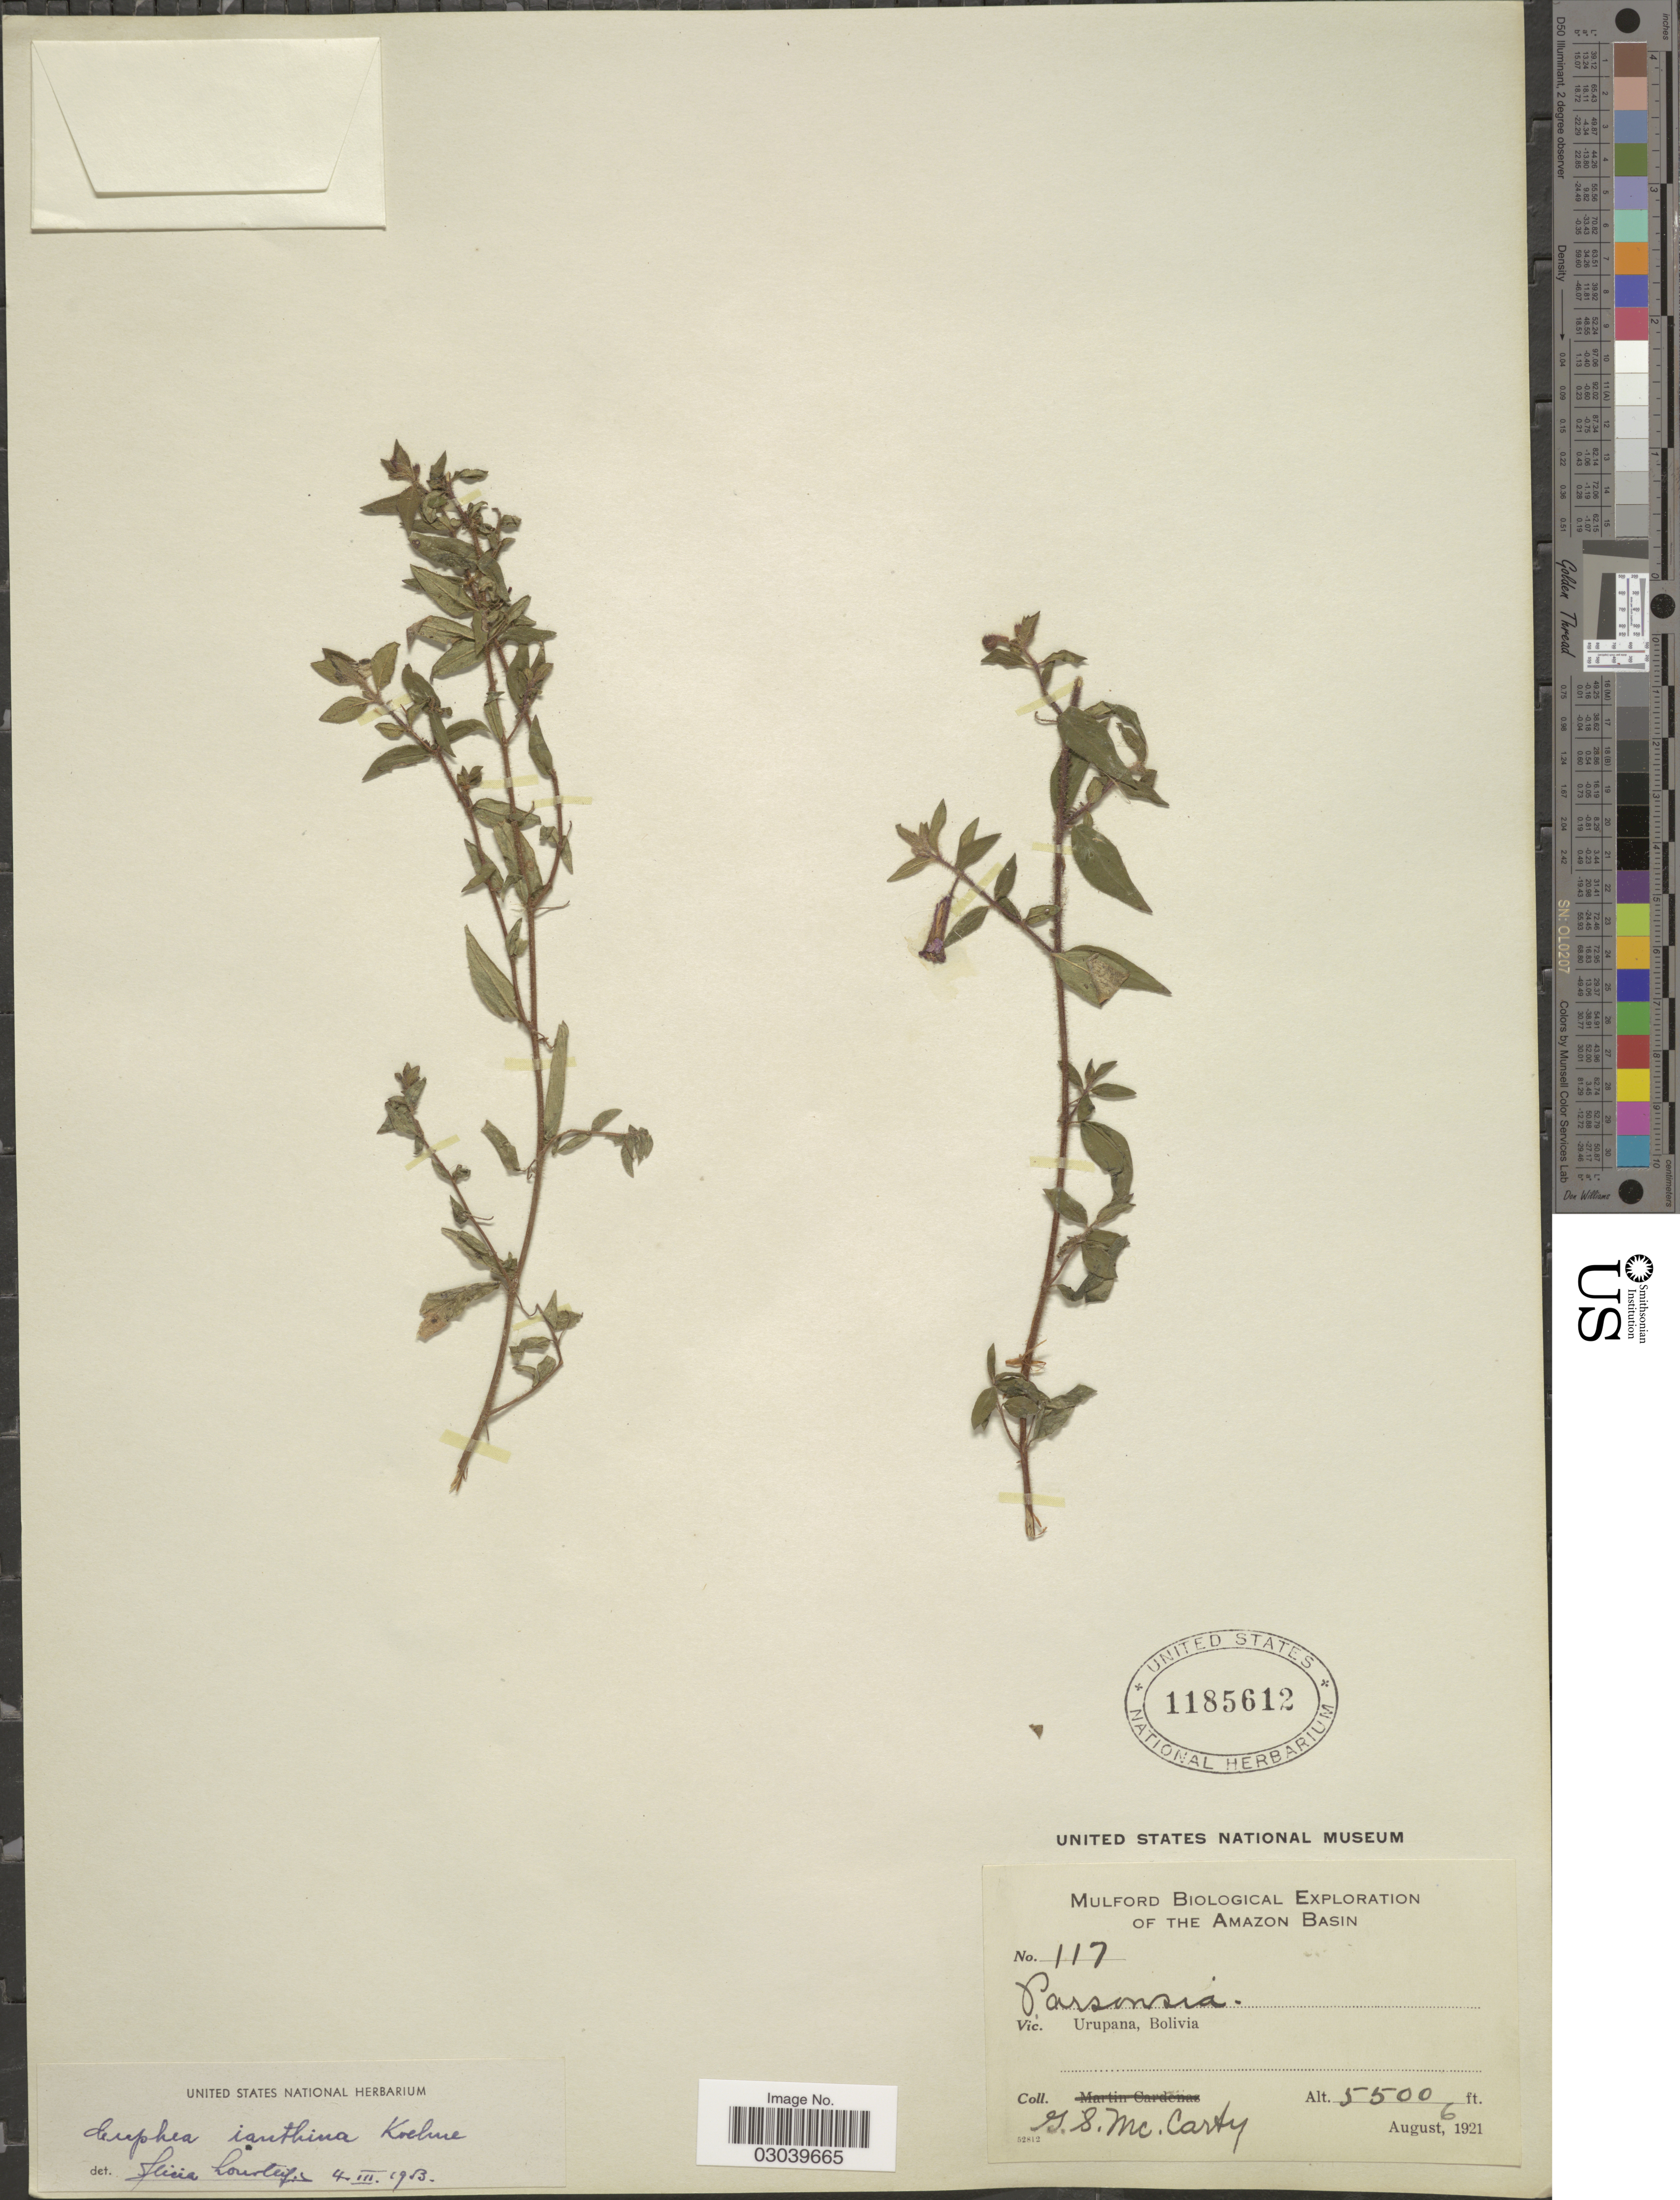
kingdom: Plantae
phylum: Tracheophyta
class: Magnoliopsida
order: Myrtales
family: Lythraceae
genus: Cuphea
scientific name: Cuphea ianthina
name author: Koehne in Mart.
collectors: G. McCarty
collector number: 117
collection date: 1921-08-06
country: Bolivia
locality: The Amazon Basin. Vic. Urupana.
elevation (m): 1676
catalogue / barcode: US 1185612